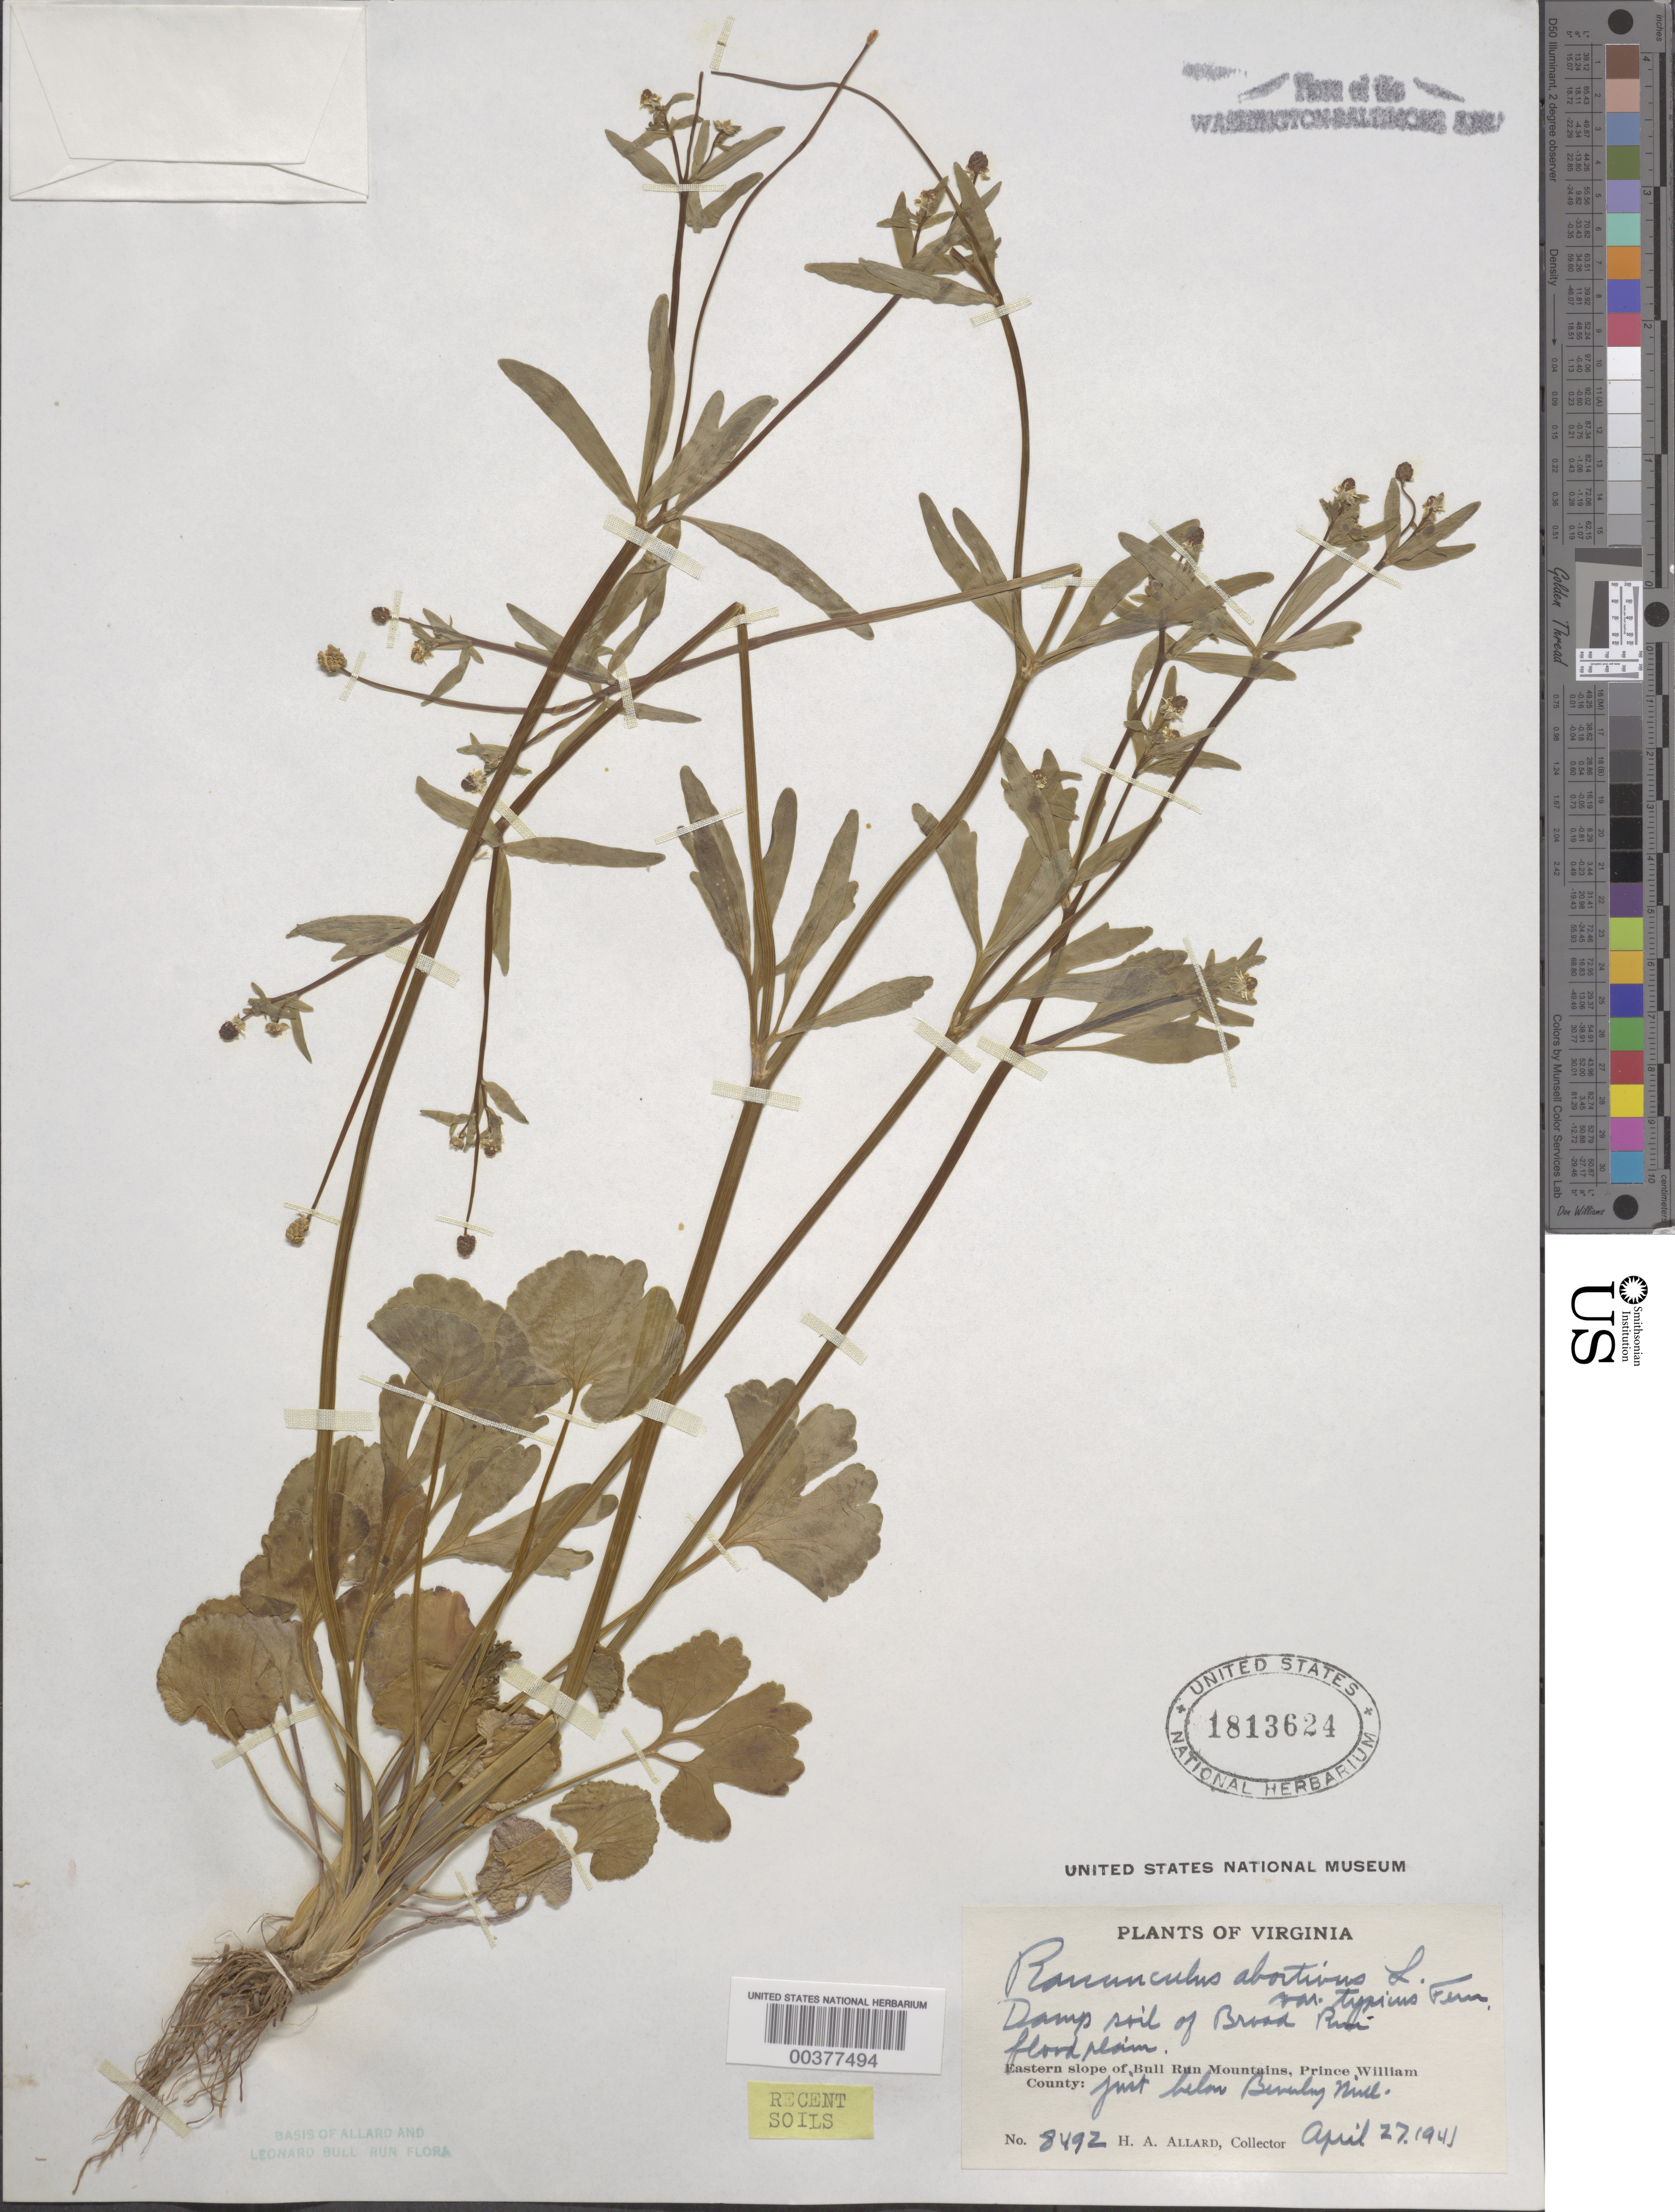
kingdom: Plantae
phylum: Tracheophyta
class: Magnoliopsida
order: Ranunculales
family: Ranunculaceae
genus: Ranunculus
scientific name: Ranunculus abortivus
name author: L.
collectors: H. A. Allard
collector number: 8492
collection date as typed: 27 Apr 1941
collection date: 1941-04-27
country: United States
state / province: Virginia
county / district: Prince William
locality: Broad Run below Beverley Mill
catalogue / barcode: US 1813624